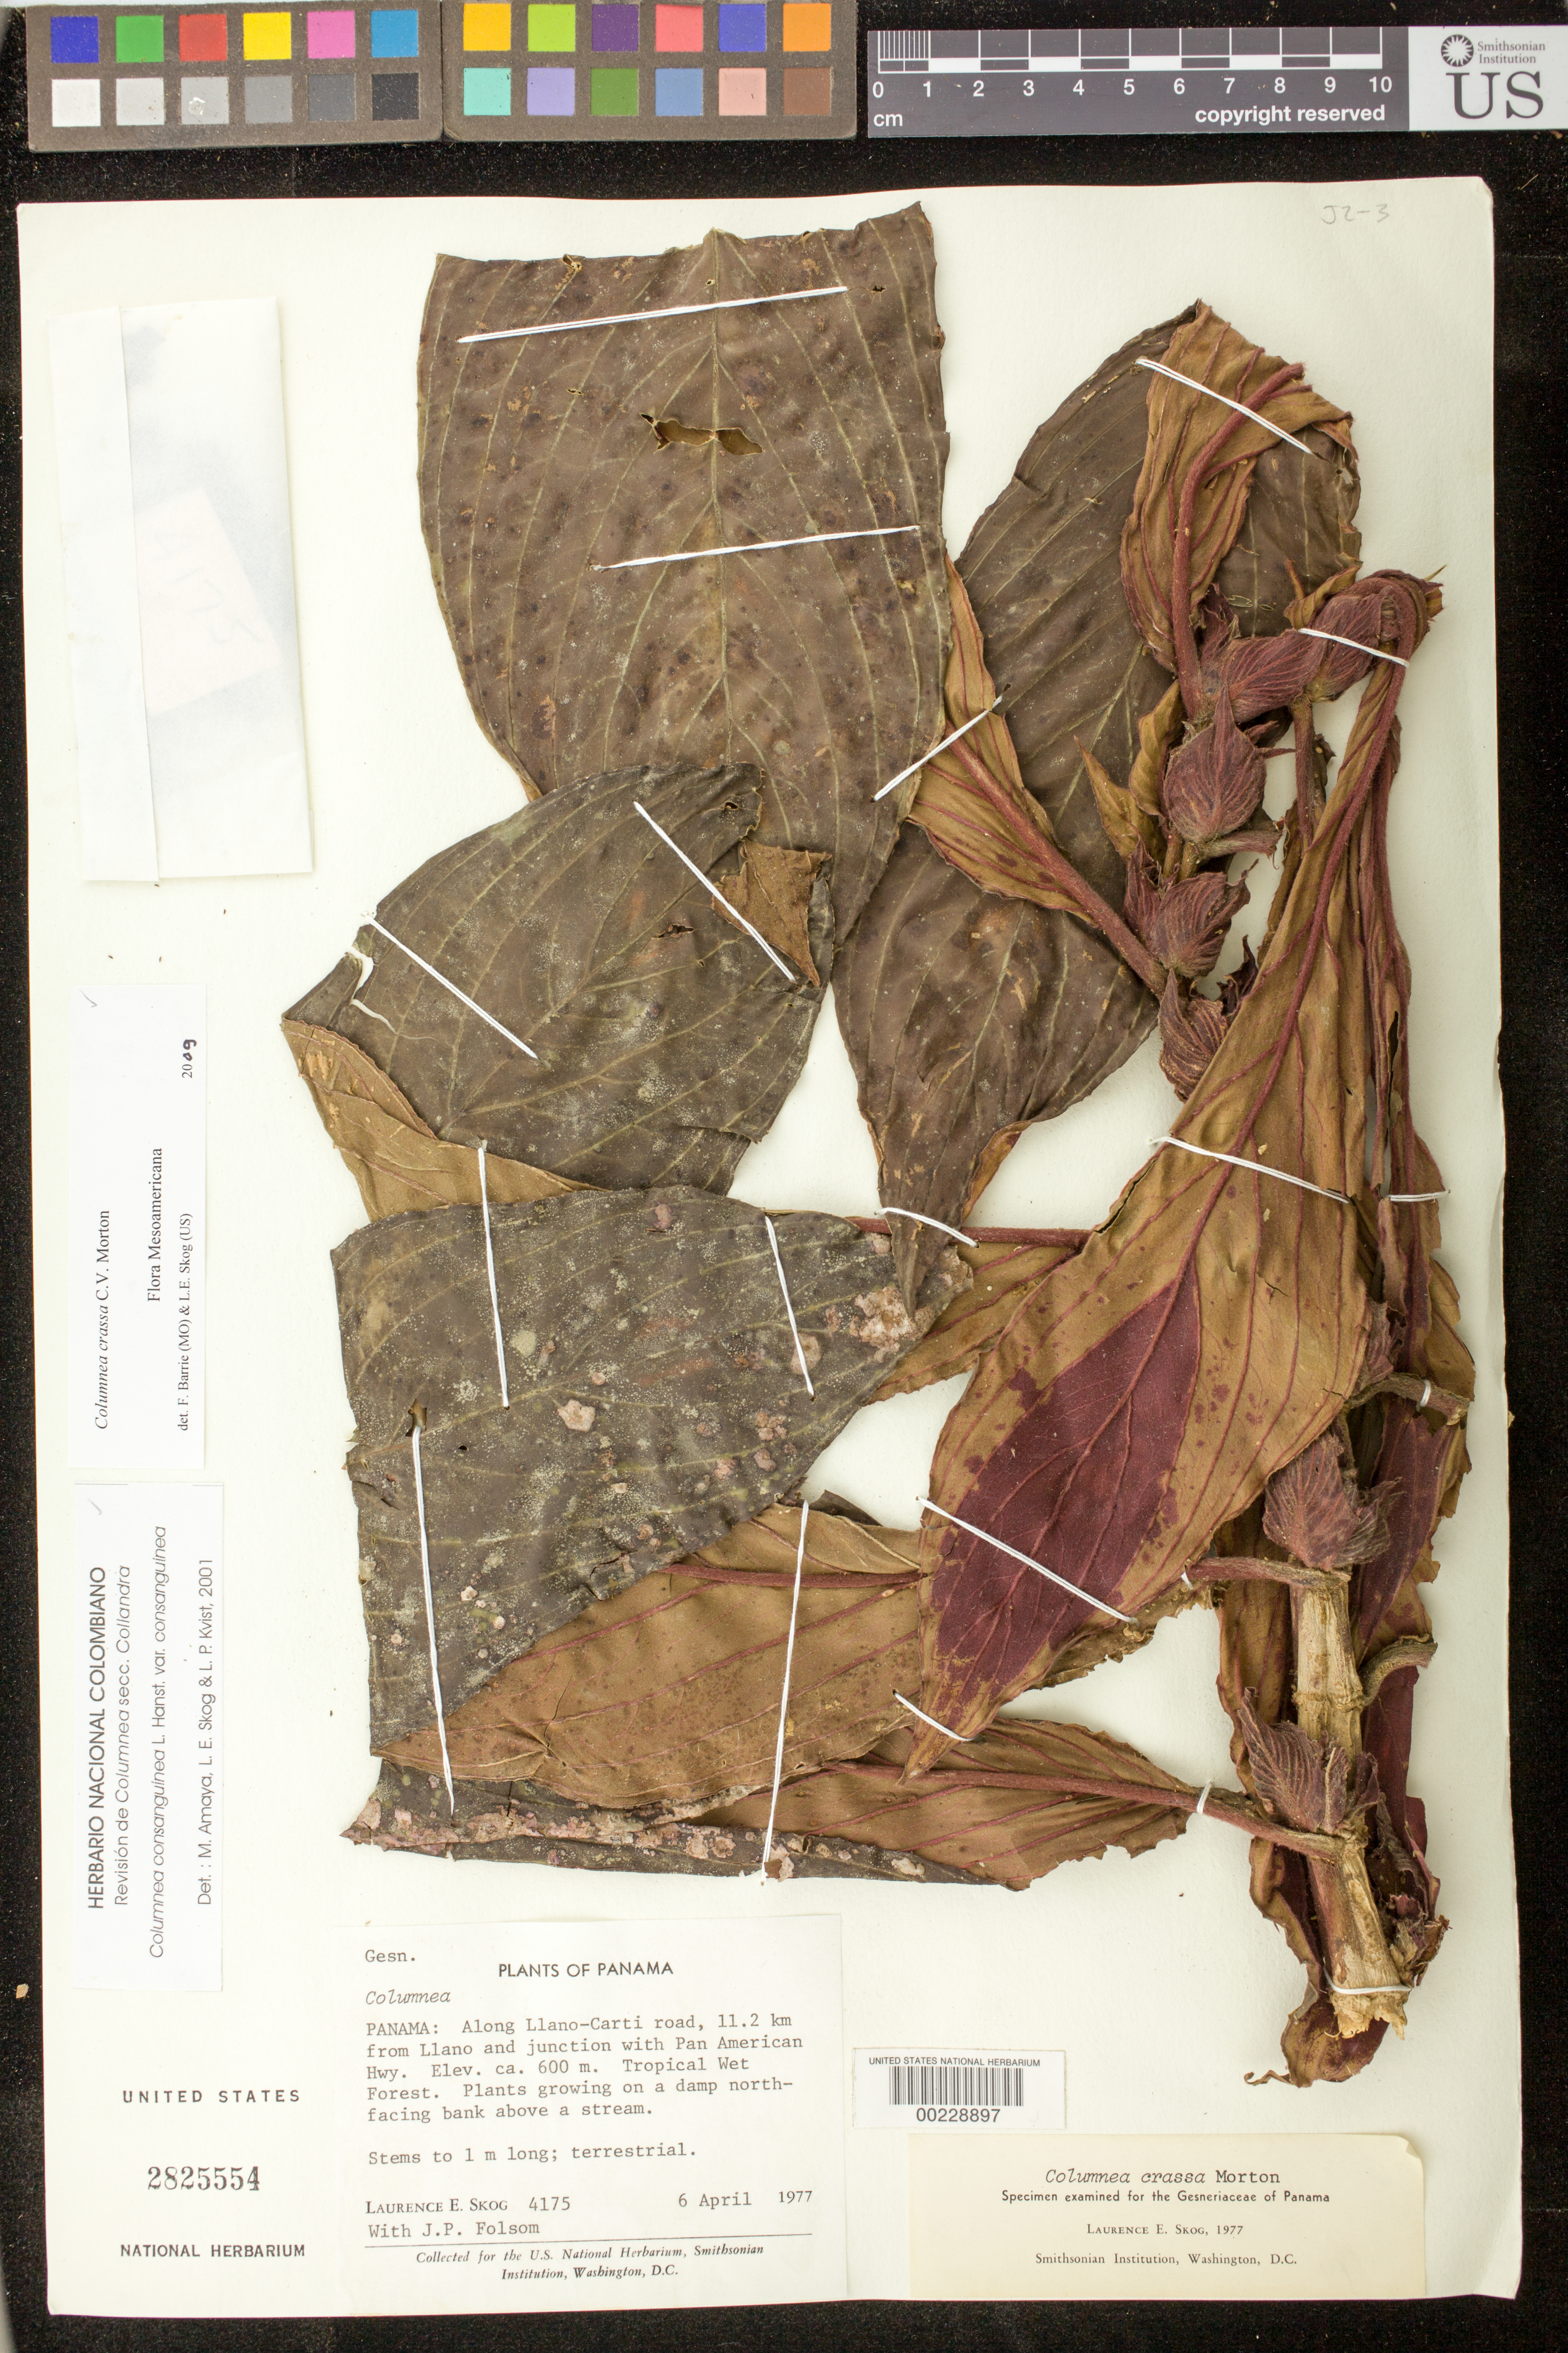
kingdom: Plantae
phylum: Tracheophyta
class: Magnoliopsida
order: Lamiales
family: Gesneriaceae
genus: Columnea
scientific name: Columnea crassa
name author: C.V. Morton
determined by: Barrie, F. R.; Skog, Laurence E.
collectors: L. E. Skog & J. P. Folsom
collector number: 4175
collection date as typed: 06 Apr 1977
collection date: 1977-04-06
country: Panama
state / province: Panamá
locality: Llano-Carti road, 11.2 km from Llano and junction with Pan American hwy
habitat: Tropical wet forest; growing on a damp north-facing bank above a stream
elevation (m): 600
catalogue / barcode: US 2825554